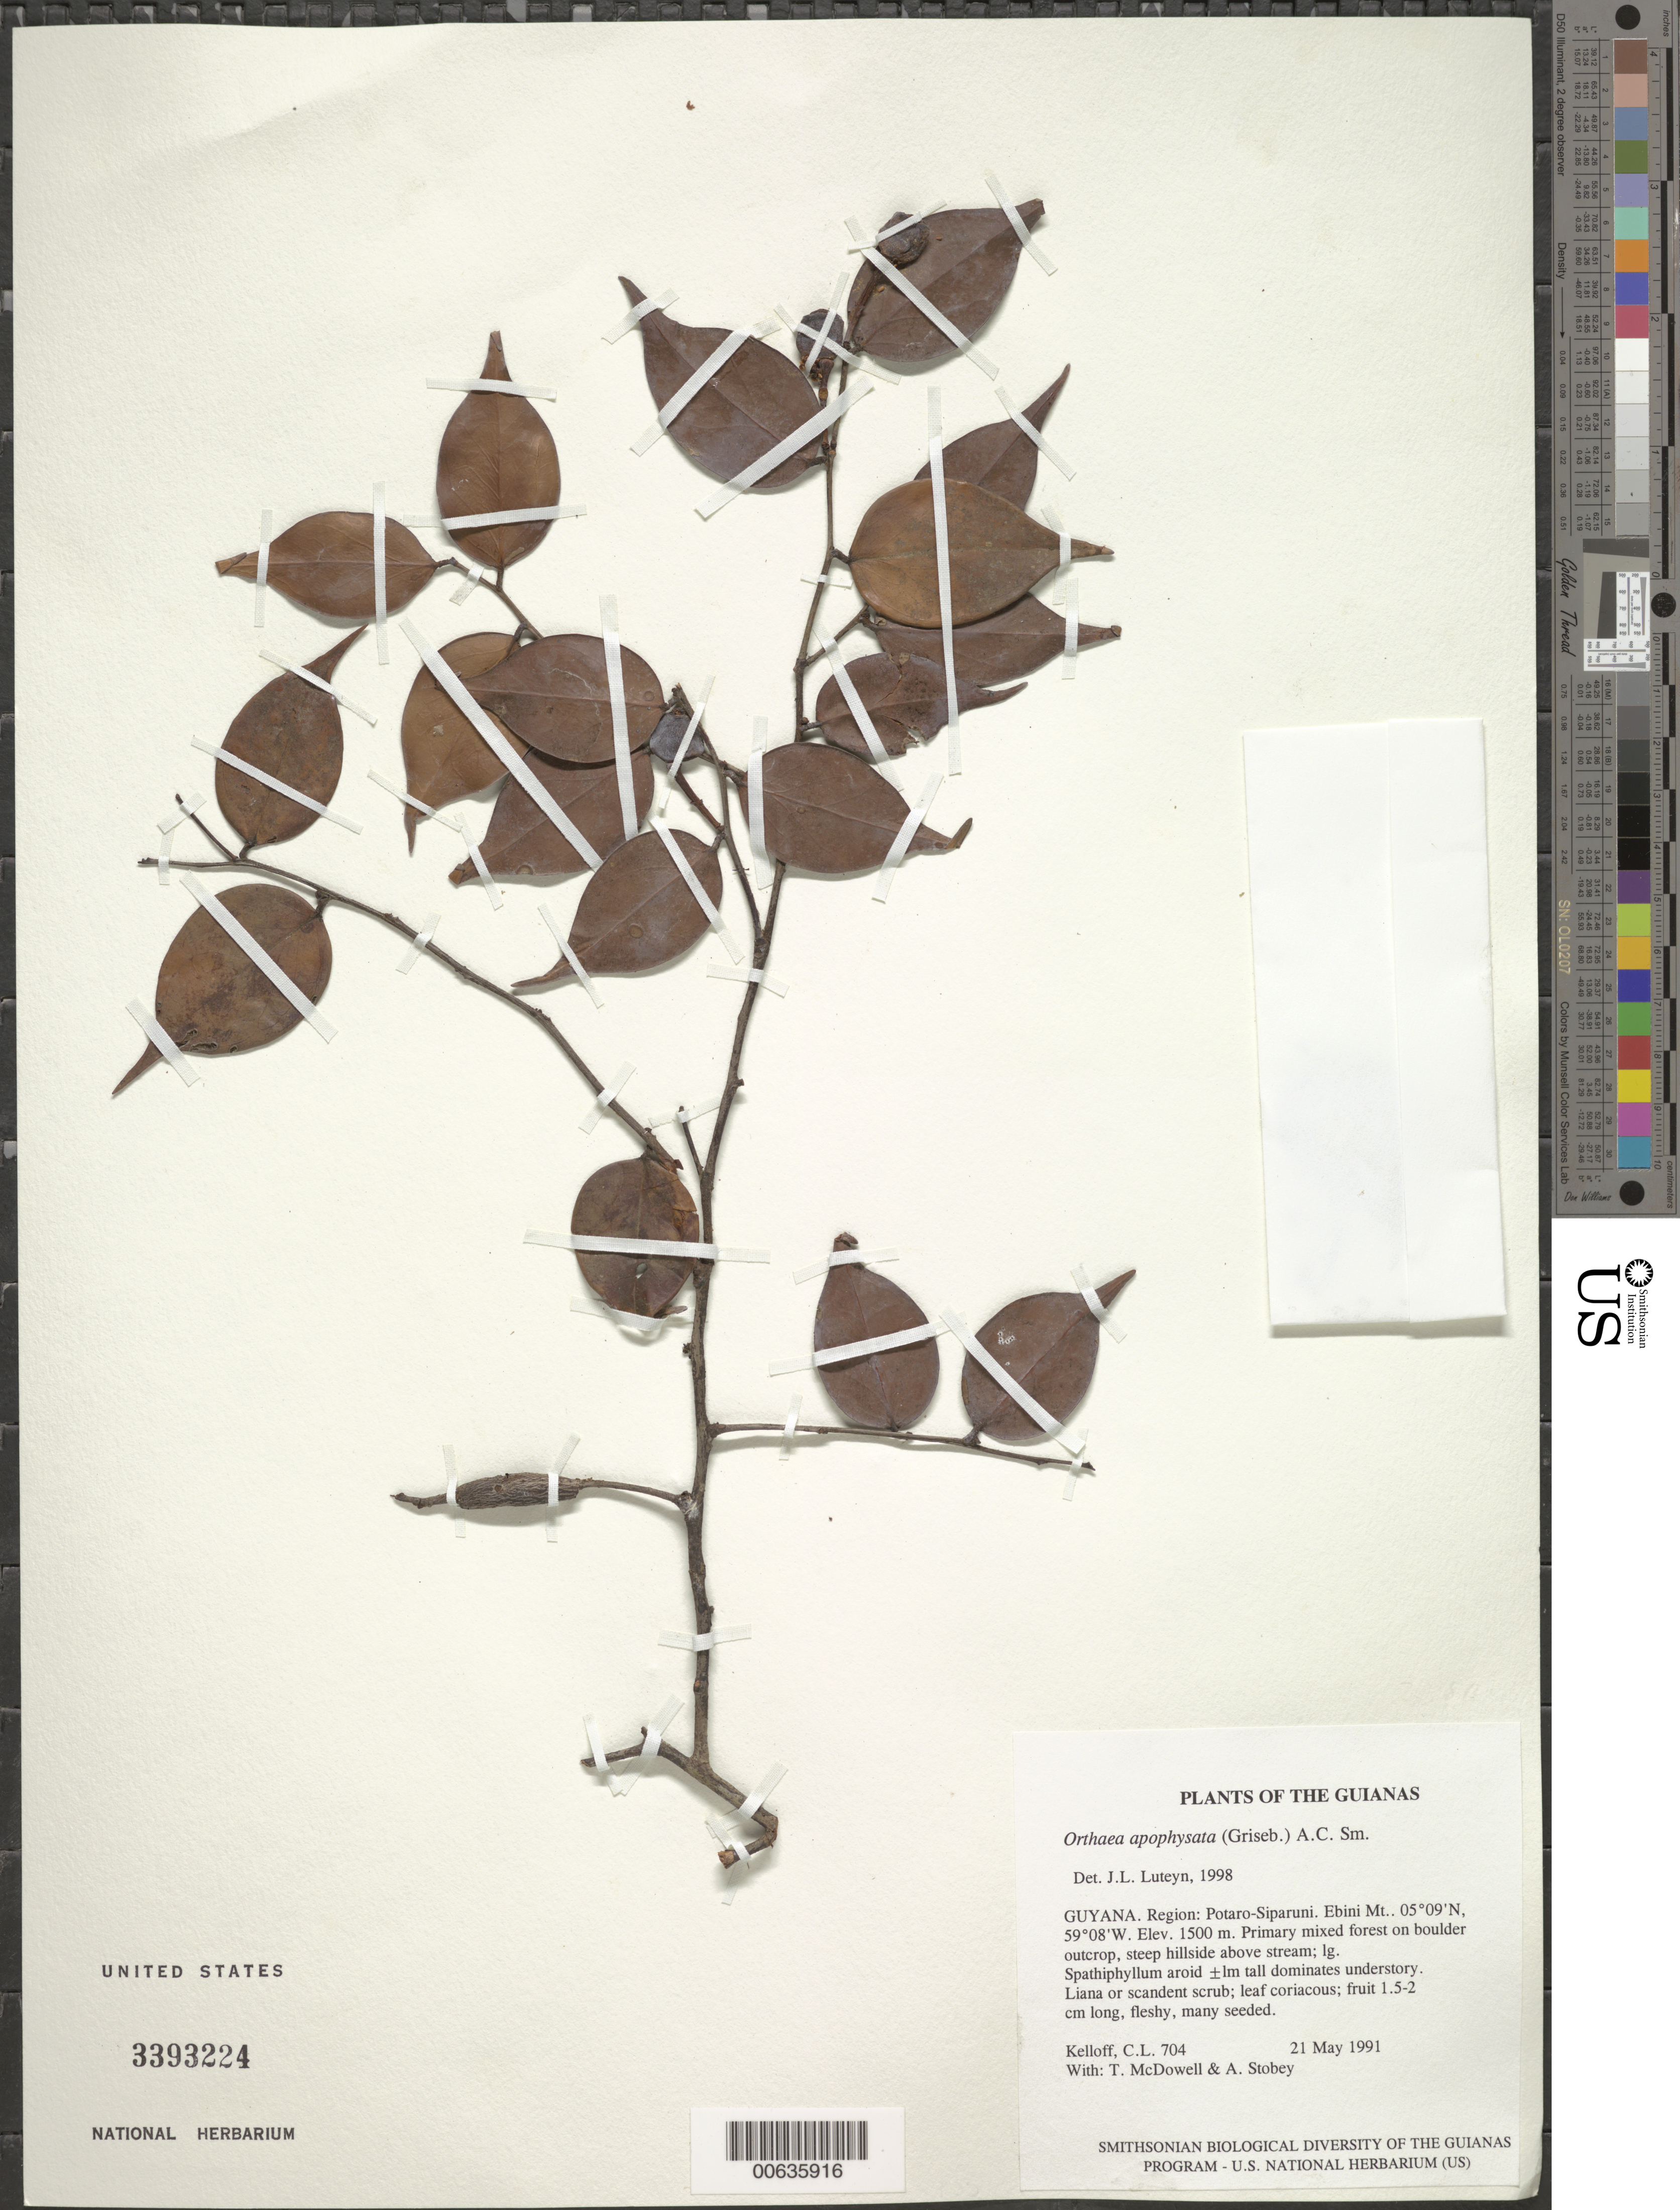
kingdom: Plantae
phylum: Tracheophyta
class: Magnoliopsida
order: Ericales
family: Ericaceae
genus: Orthaea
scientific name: Orthaea apophysata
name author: (Griseb.) A.C. Sm.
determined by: Luteyn, J. L.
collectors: C. L. Kelloff, T. McDowell & A. Stobey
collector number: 704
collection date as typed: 21 May 1991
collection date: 1991-05-21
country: Guyana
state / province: Potaro-Siparuni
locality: Ebini Mt.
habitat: Primary mixed forest on boulder outcrop, steep hillside above stream; lg. aroid ±lm tall dominates understory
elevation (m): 485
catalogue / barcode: US 3393224